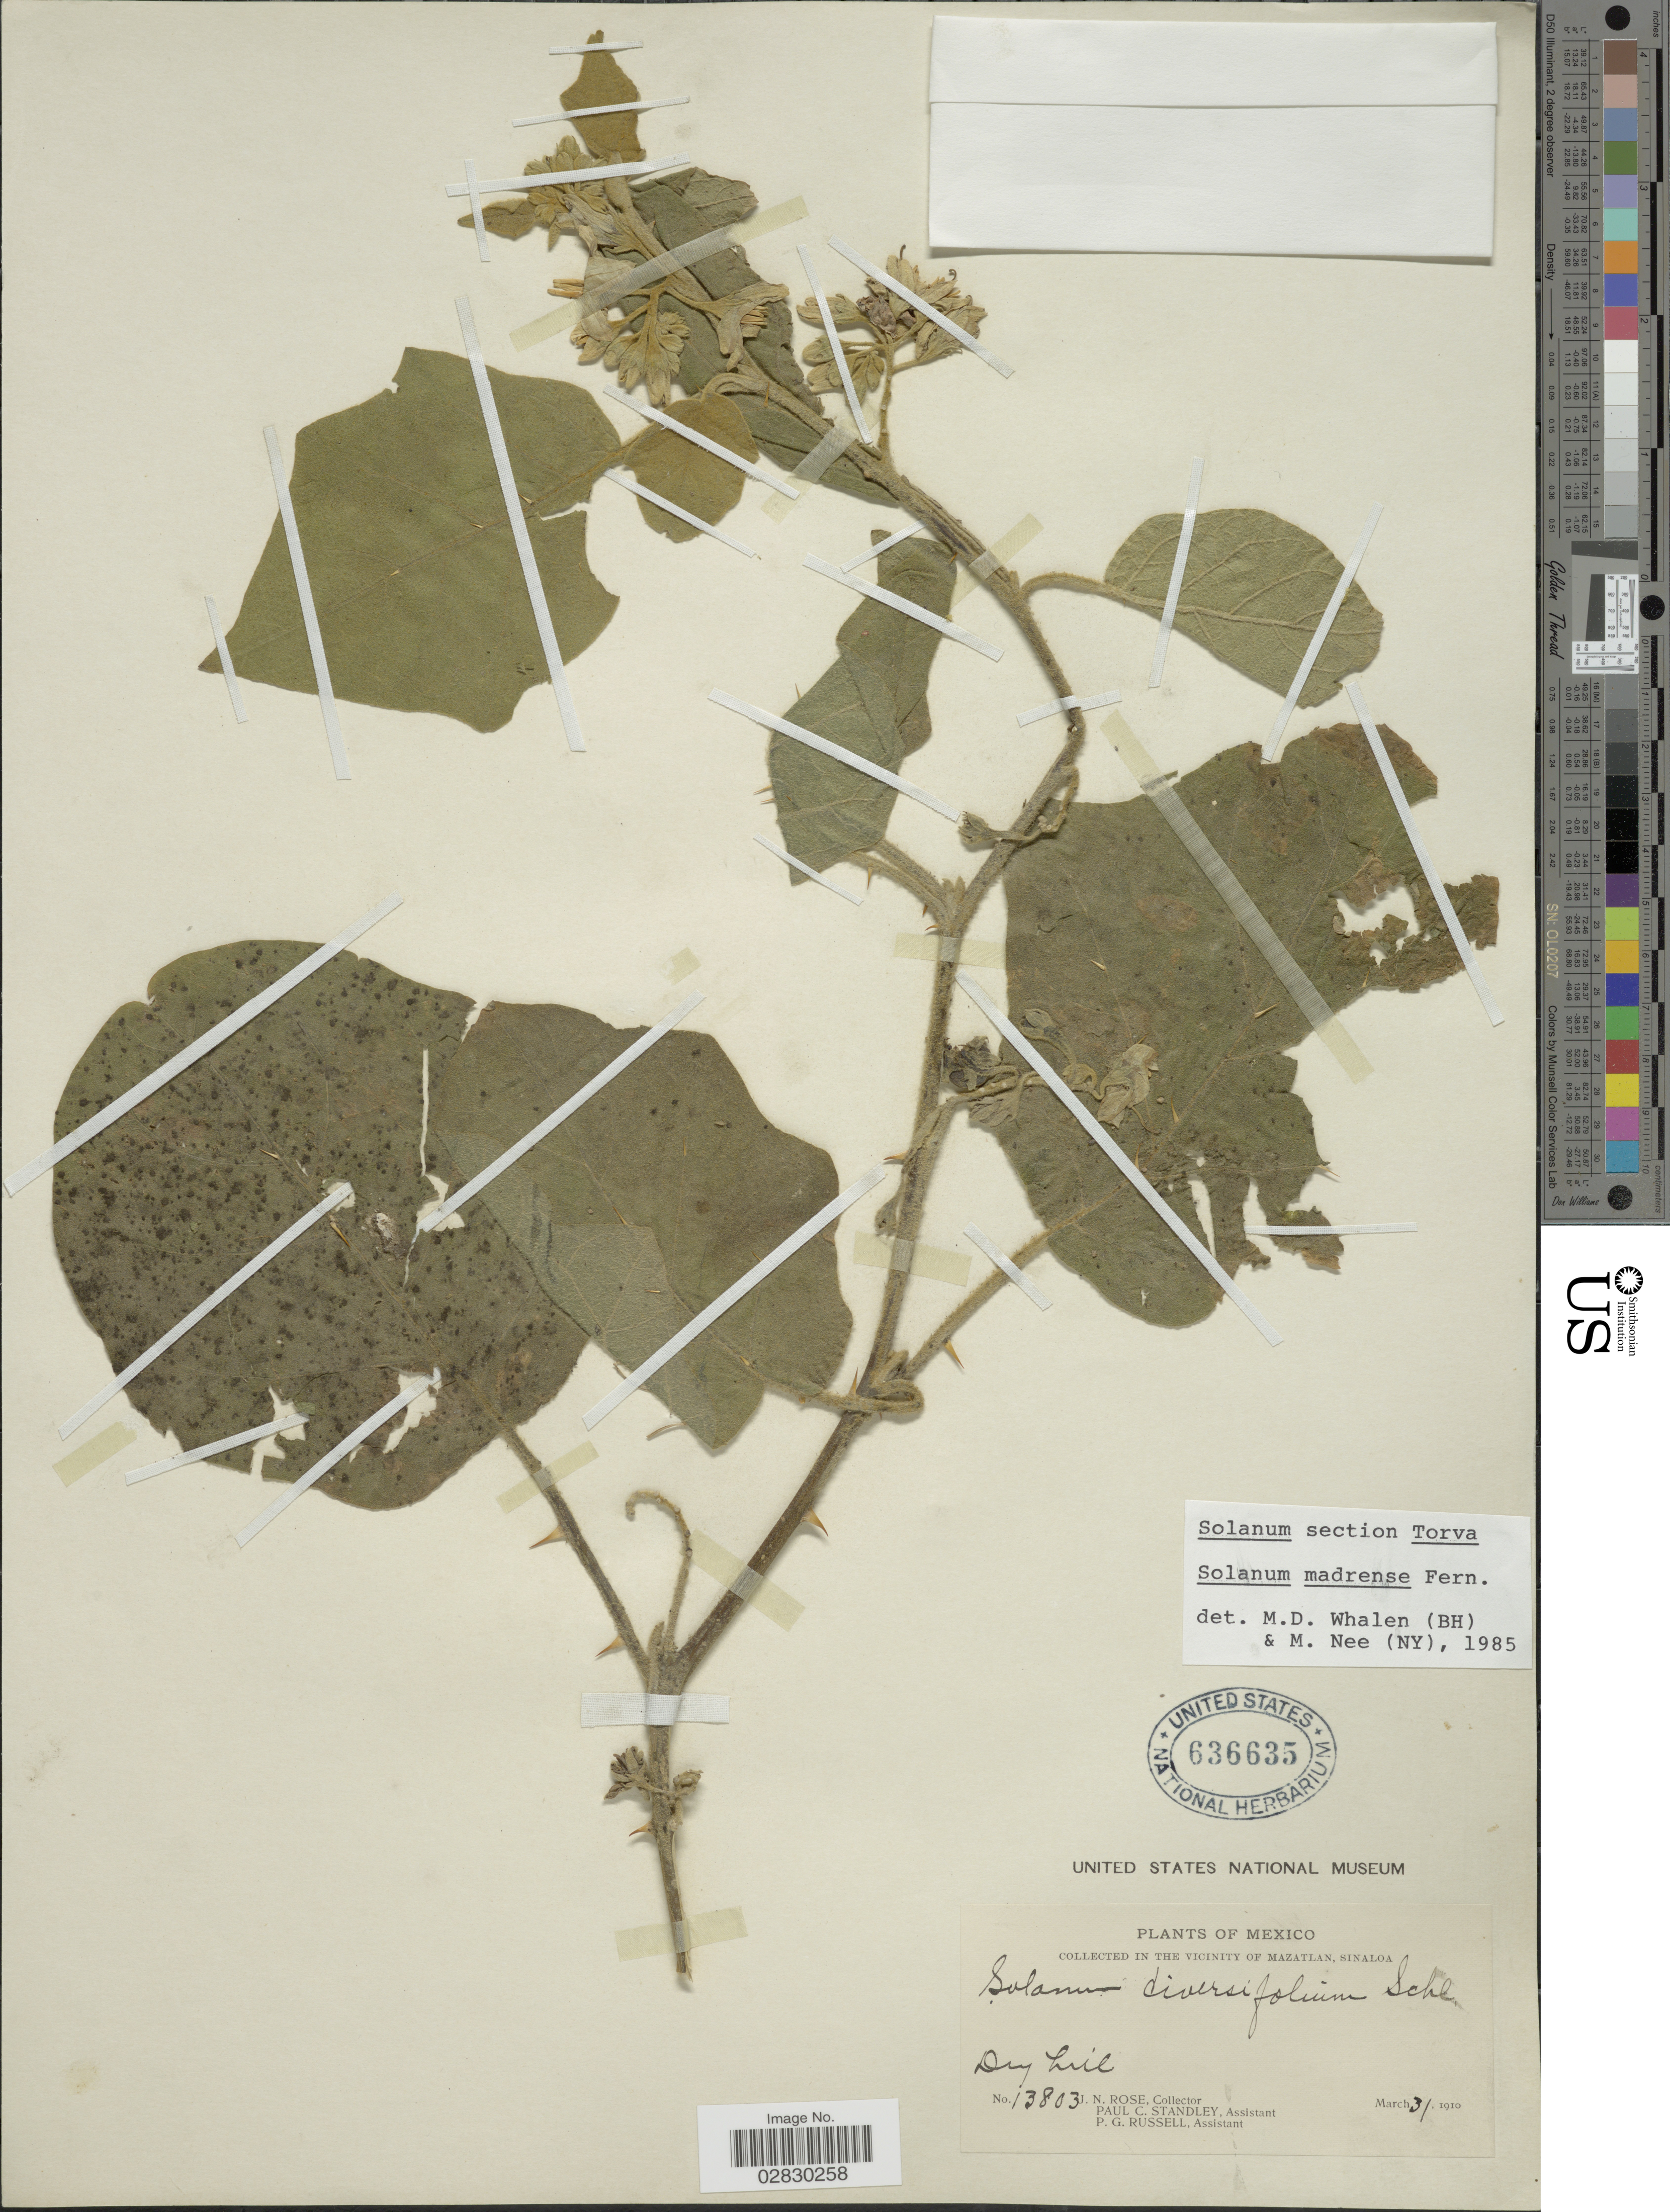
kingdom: Plantae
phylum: Tracheophyta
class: Magnoliopsida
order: Solanales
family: Solanaceae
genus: Solanum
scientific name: Solanum madrense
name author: Fernald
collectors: J. N. Rose, P. C. Standley & P. G. Russell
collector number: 13803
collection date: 1910-03-31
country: Mexico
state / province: Sinaloa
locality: In the vicinity of Mazatlan.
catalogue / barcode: US 636635